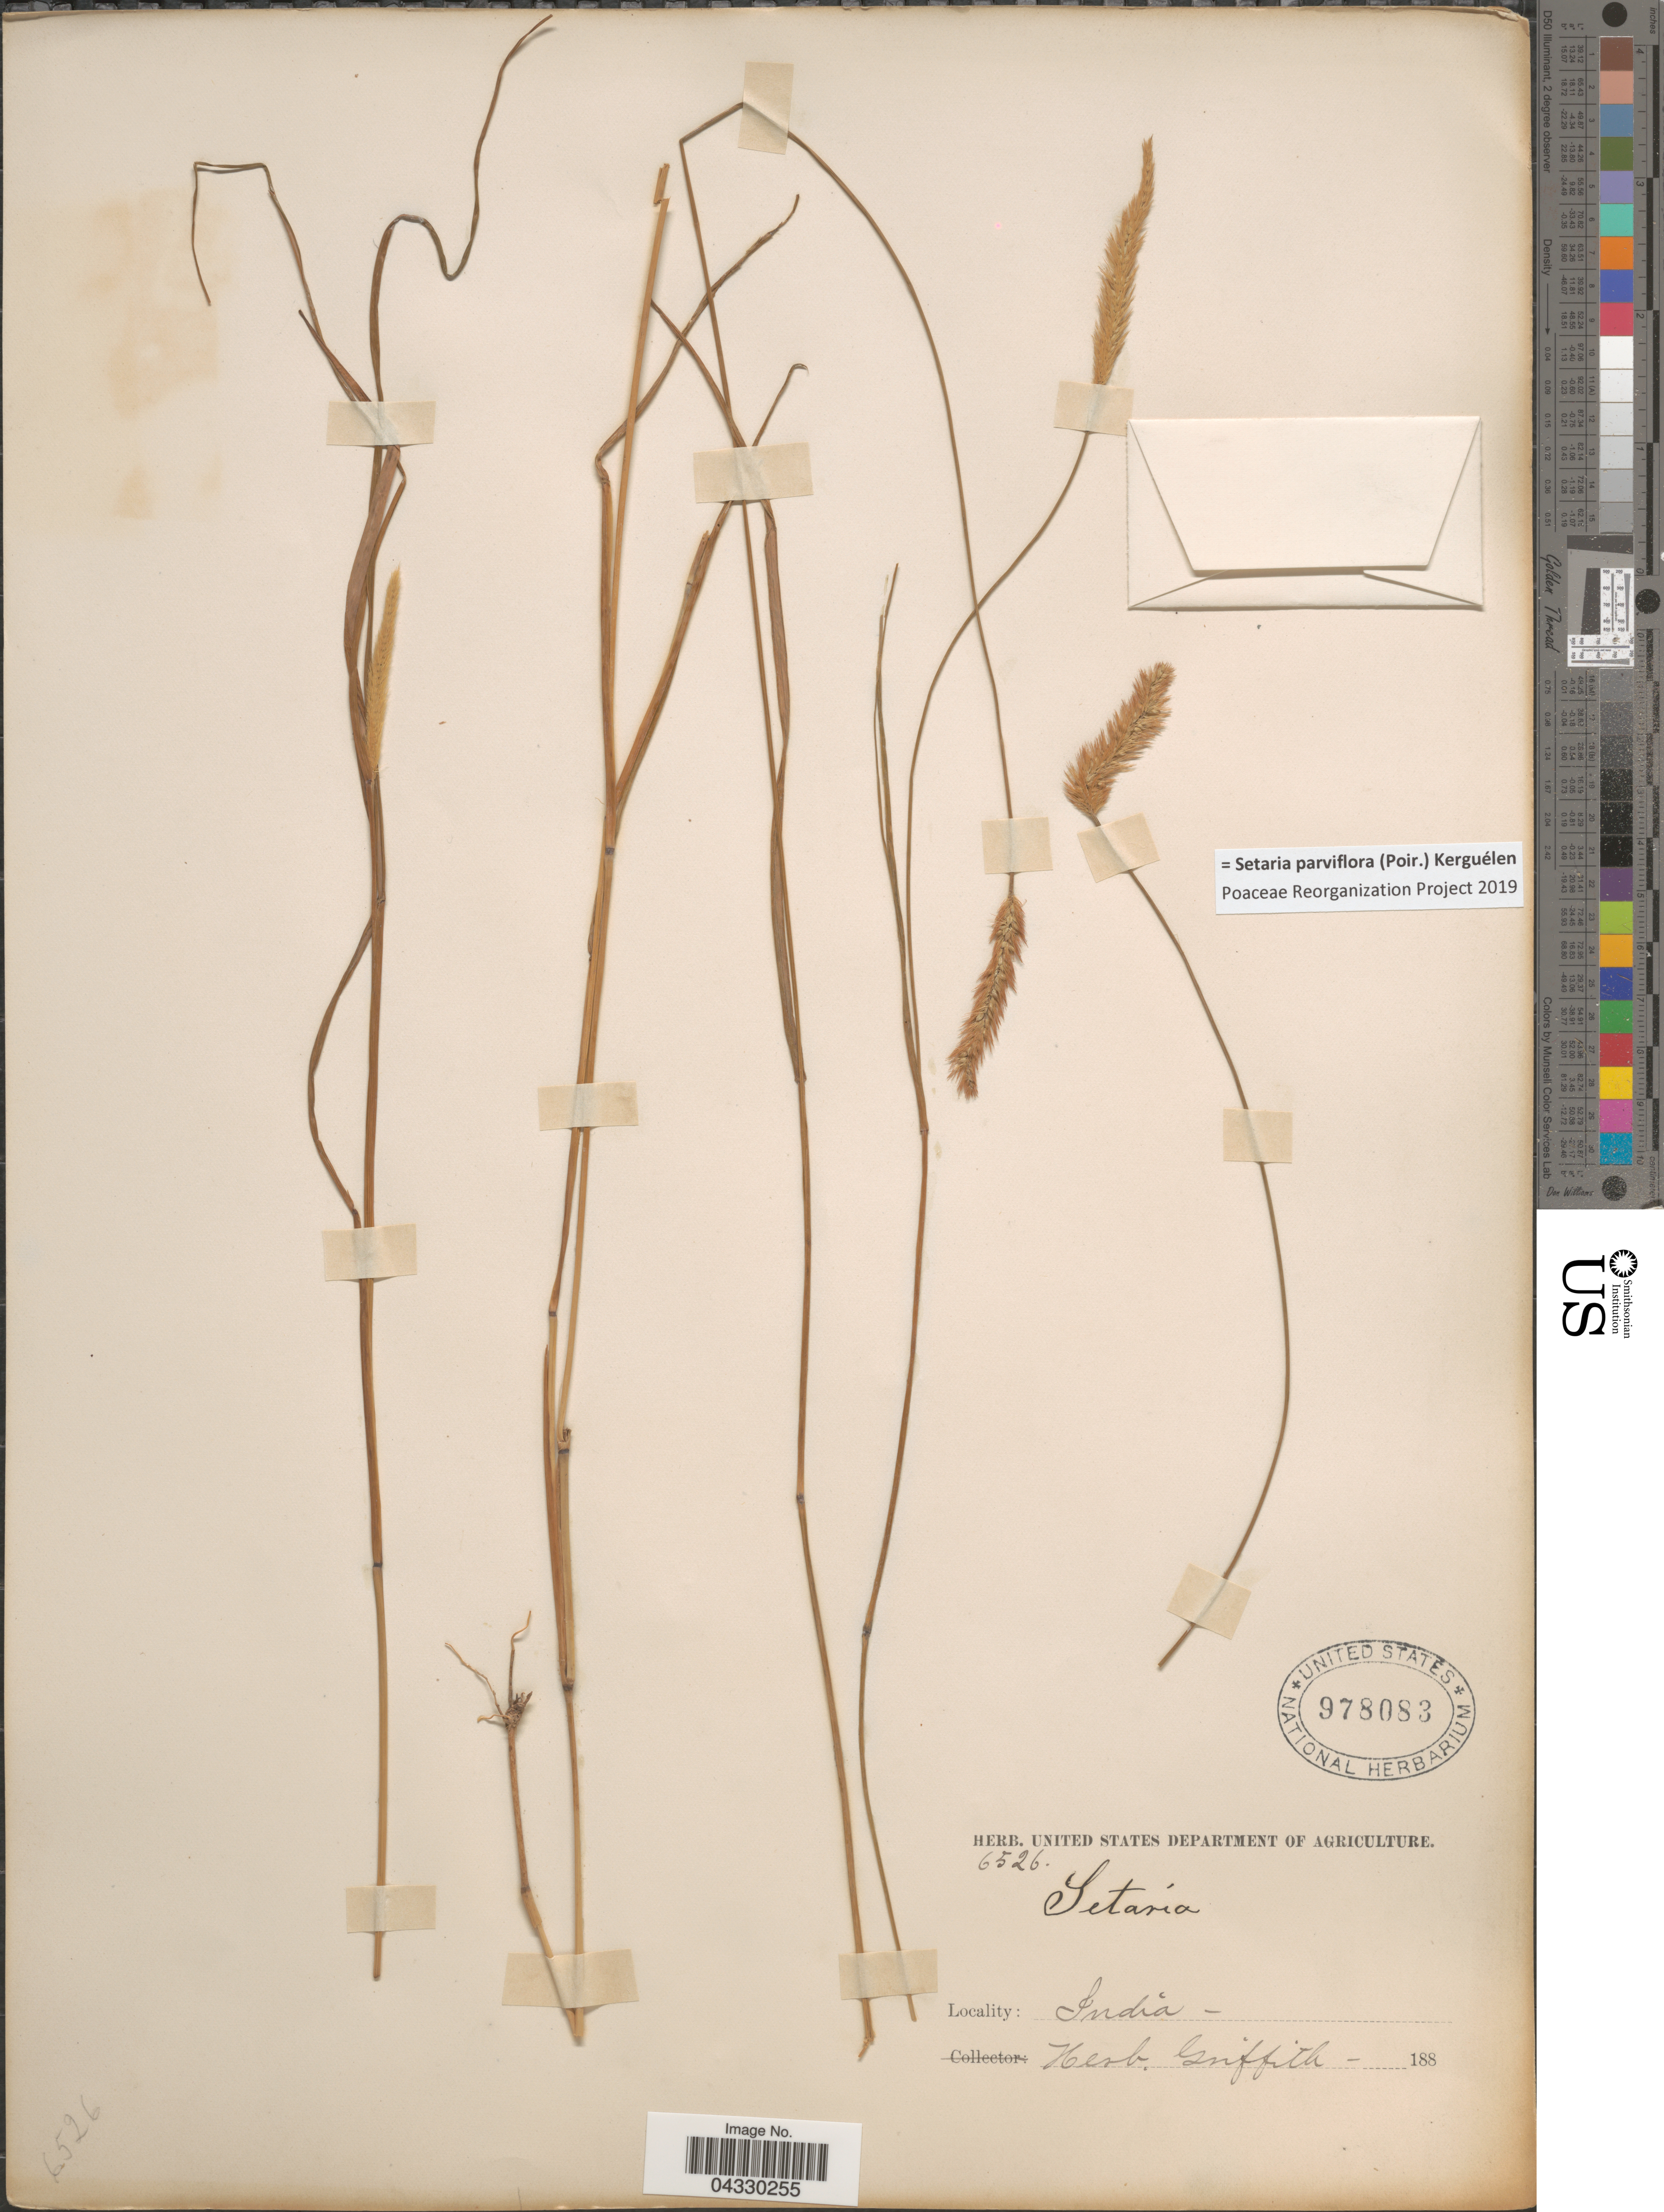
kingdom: Plantae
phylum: Tracheophyta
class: Liliopsida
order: Poales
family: Poaceae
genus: Setaria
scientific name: Setaria parviflora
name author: (Poir.) Kerguélen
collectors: ex herb. Griffith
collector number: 6526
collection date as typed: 188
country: India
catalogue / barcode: US 978083